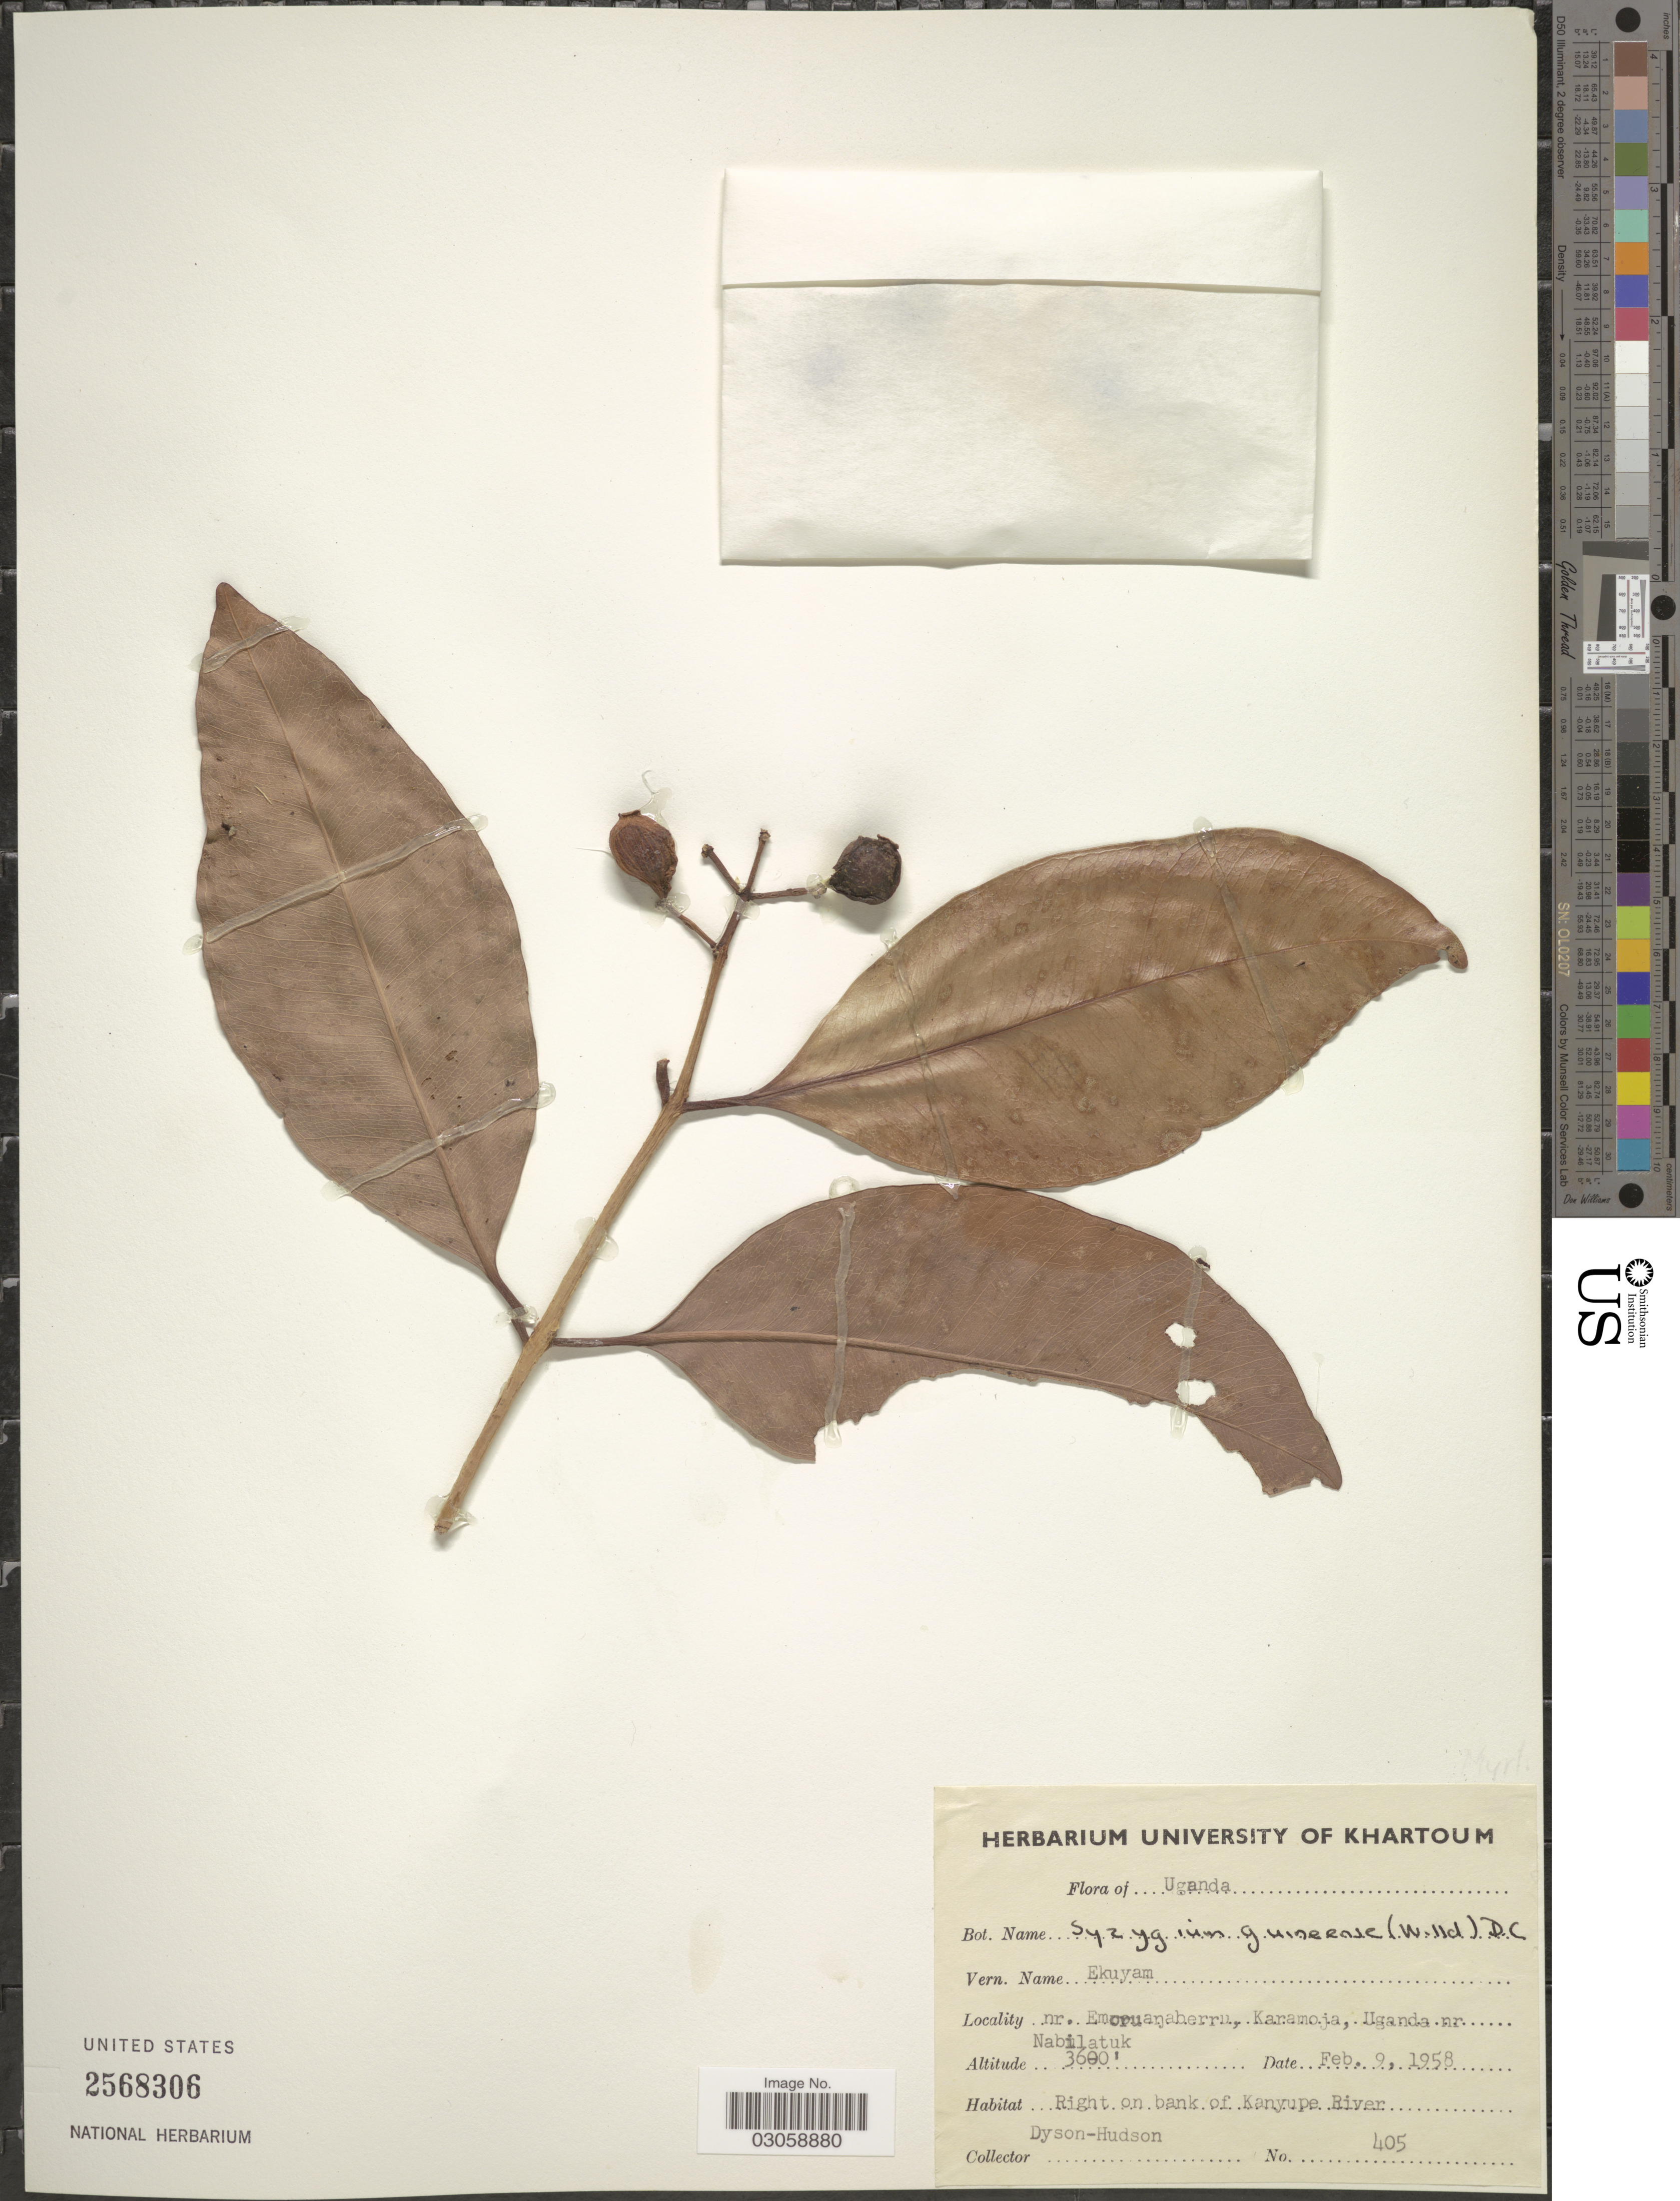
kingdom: Plantae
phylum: Tracheophyta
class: Magnoliopsida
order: Myrtales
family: Myrtaceae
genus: Syzygium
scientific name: Syzygium guineense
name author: (Willd.) DC.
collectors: Dyson-Hudson, --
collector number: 405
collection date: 1958-02-09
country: Uganda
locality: Nr. Emoruanaberru, Karamoja, Uganda nr Nabilatuk.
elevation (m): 110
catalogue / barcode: US 2568306